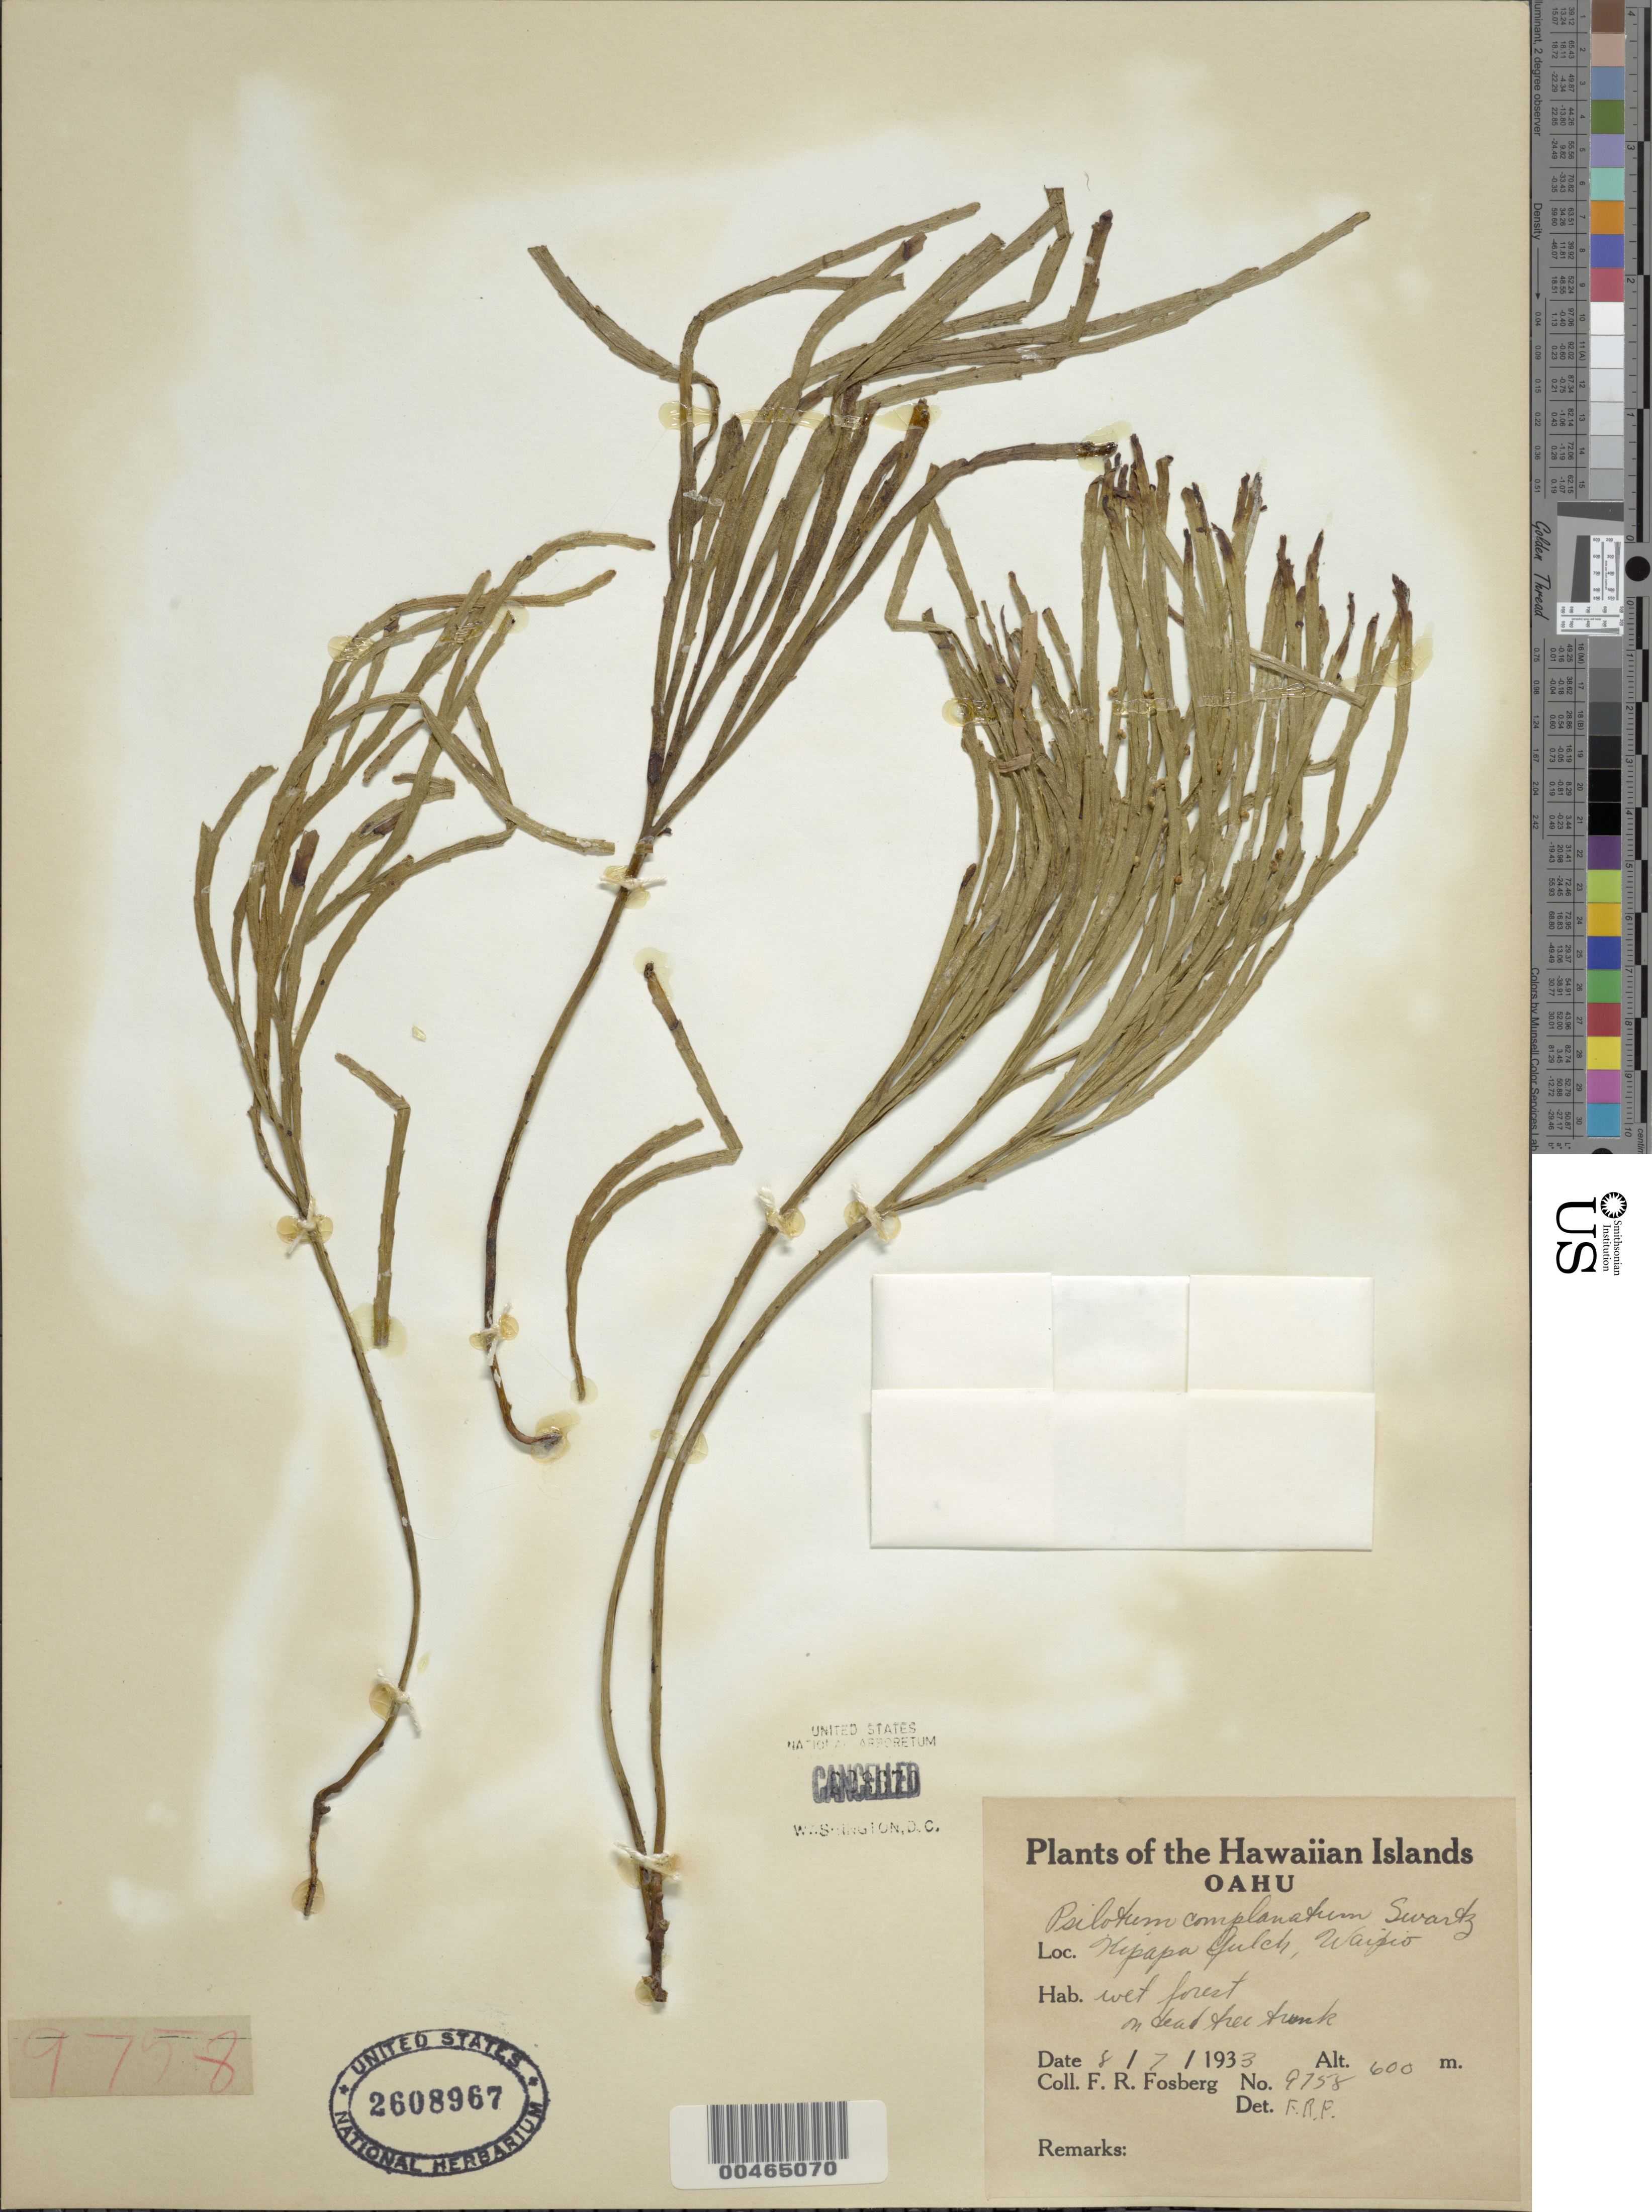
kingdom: Plantae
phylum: Tracheophyta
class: Polypodiopsida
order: Psilotales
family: Psilotaceae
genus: Psilotum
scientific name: Psilotum complanatum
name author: Sw.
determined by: Fosberg, F. R.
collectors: F. R. Fosberg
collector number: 9758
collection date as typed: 7 Aug 1933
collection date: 1933-08-07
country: United States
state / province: Hawaii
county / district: Honolulu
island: Oahu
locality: Kipapa Gulch, Waipio, Oahu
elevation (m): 600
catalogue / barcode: US 2608967